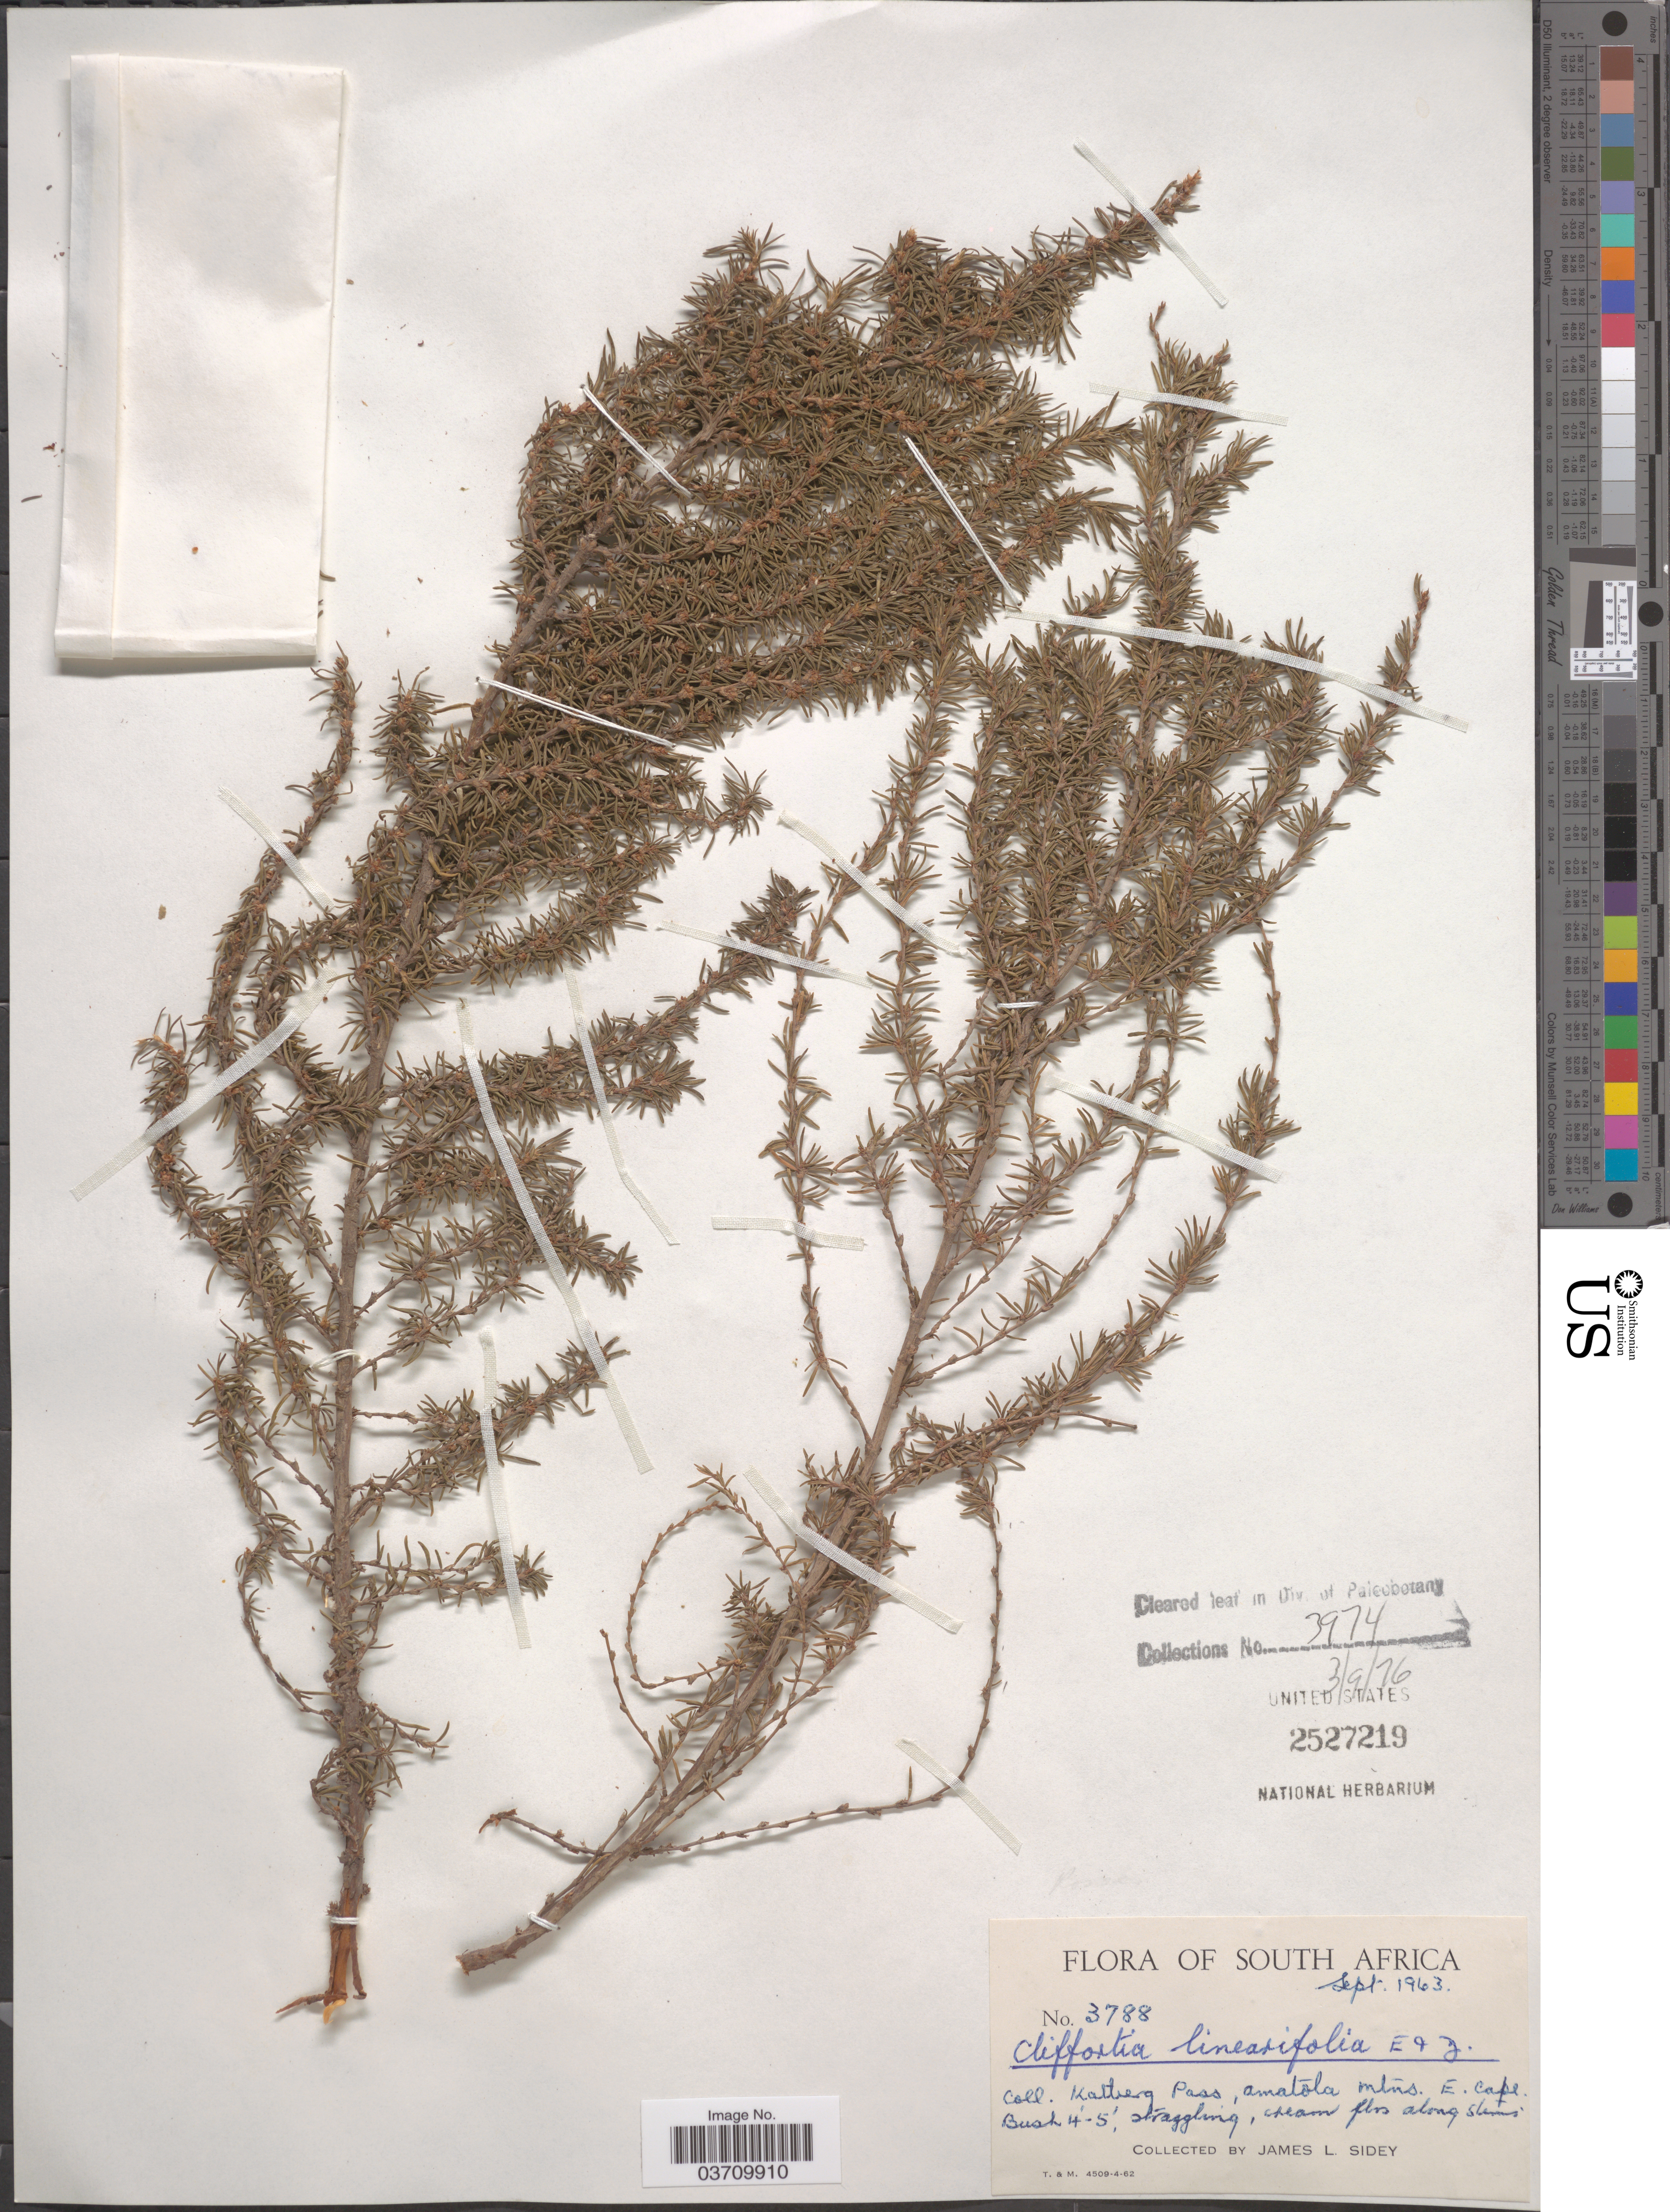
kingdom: Plantae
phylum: Tracheophyta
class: Magnoliopsida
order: Rosales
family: Rosaceae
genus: Cliffortia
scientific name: Cliffortia linearifolia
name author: Eckl. & Zeyh.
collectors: J. L. Sidey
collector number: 3788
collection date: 1963-09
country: South Africa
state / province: Eastern Cape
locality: Katberg Pass, Amatola Mtns. E. Cape.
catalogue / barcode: US 2527219